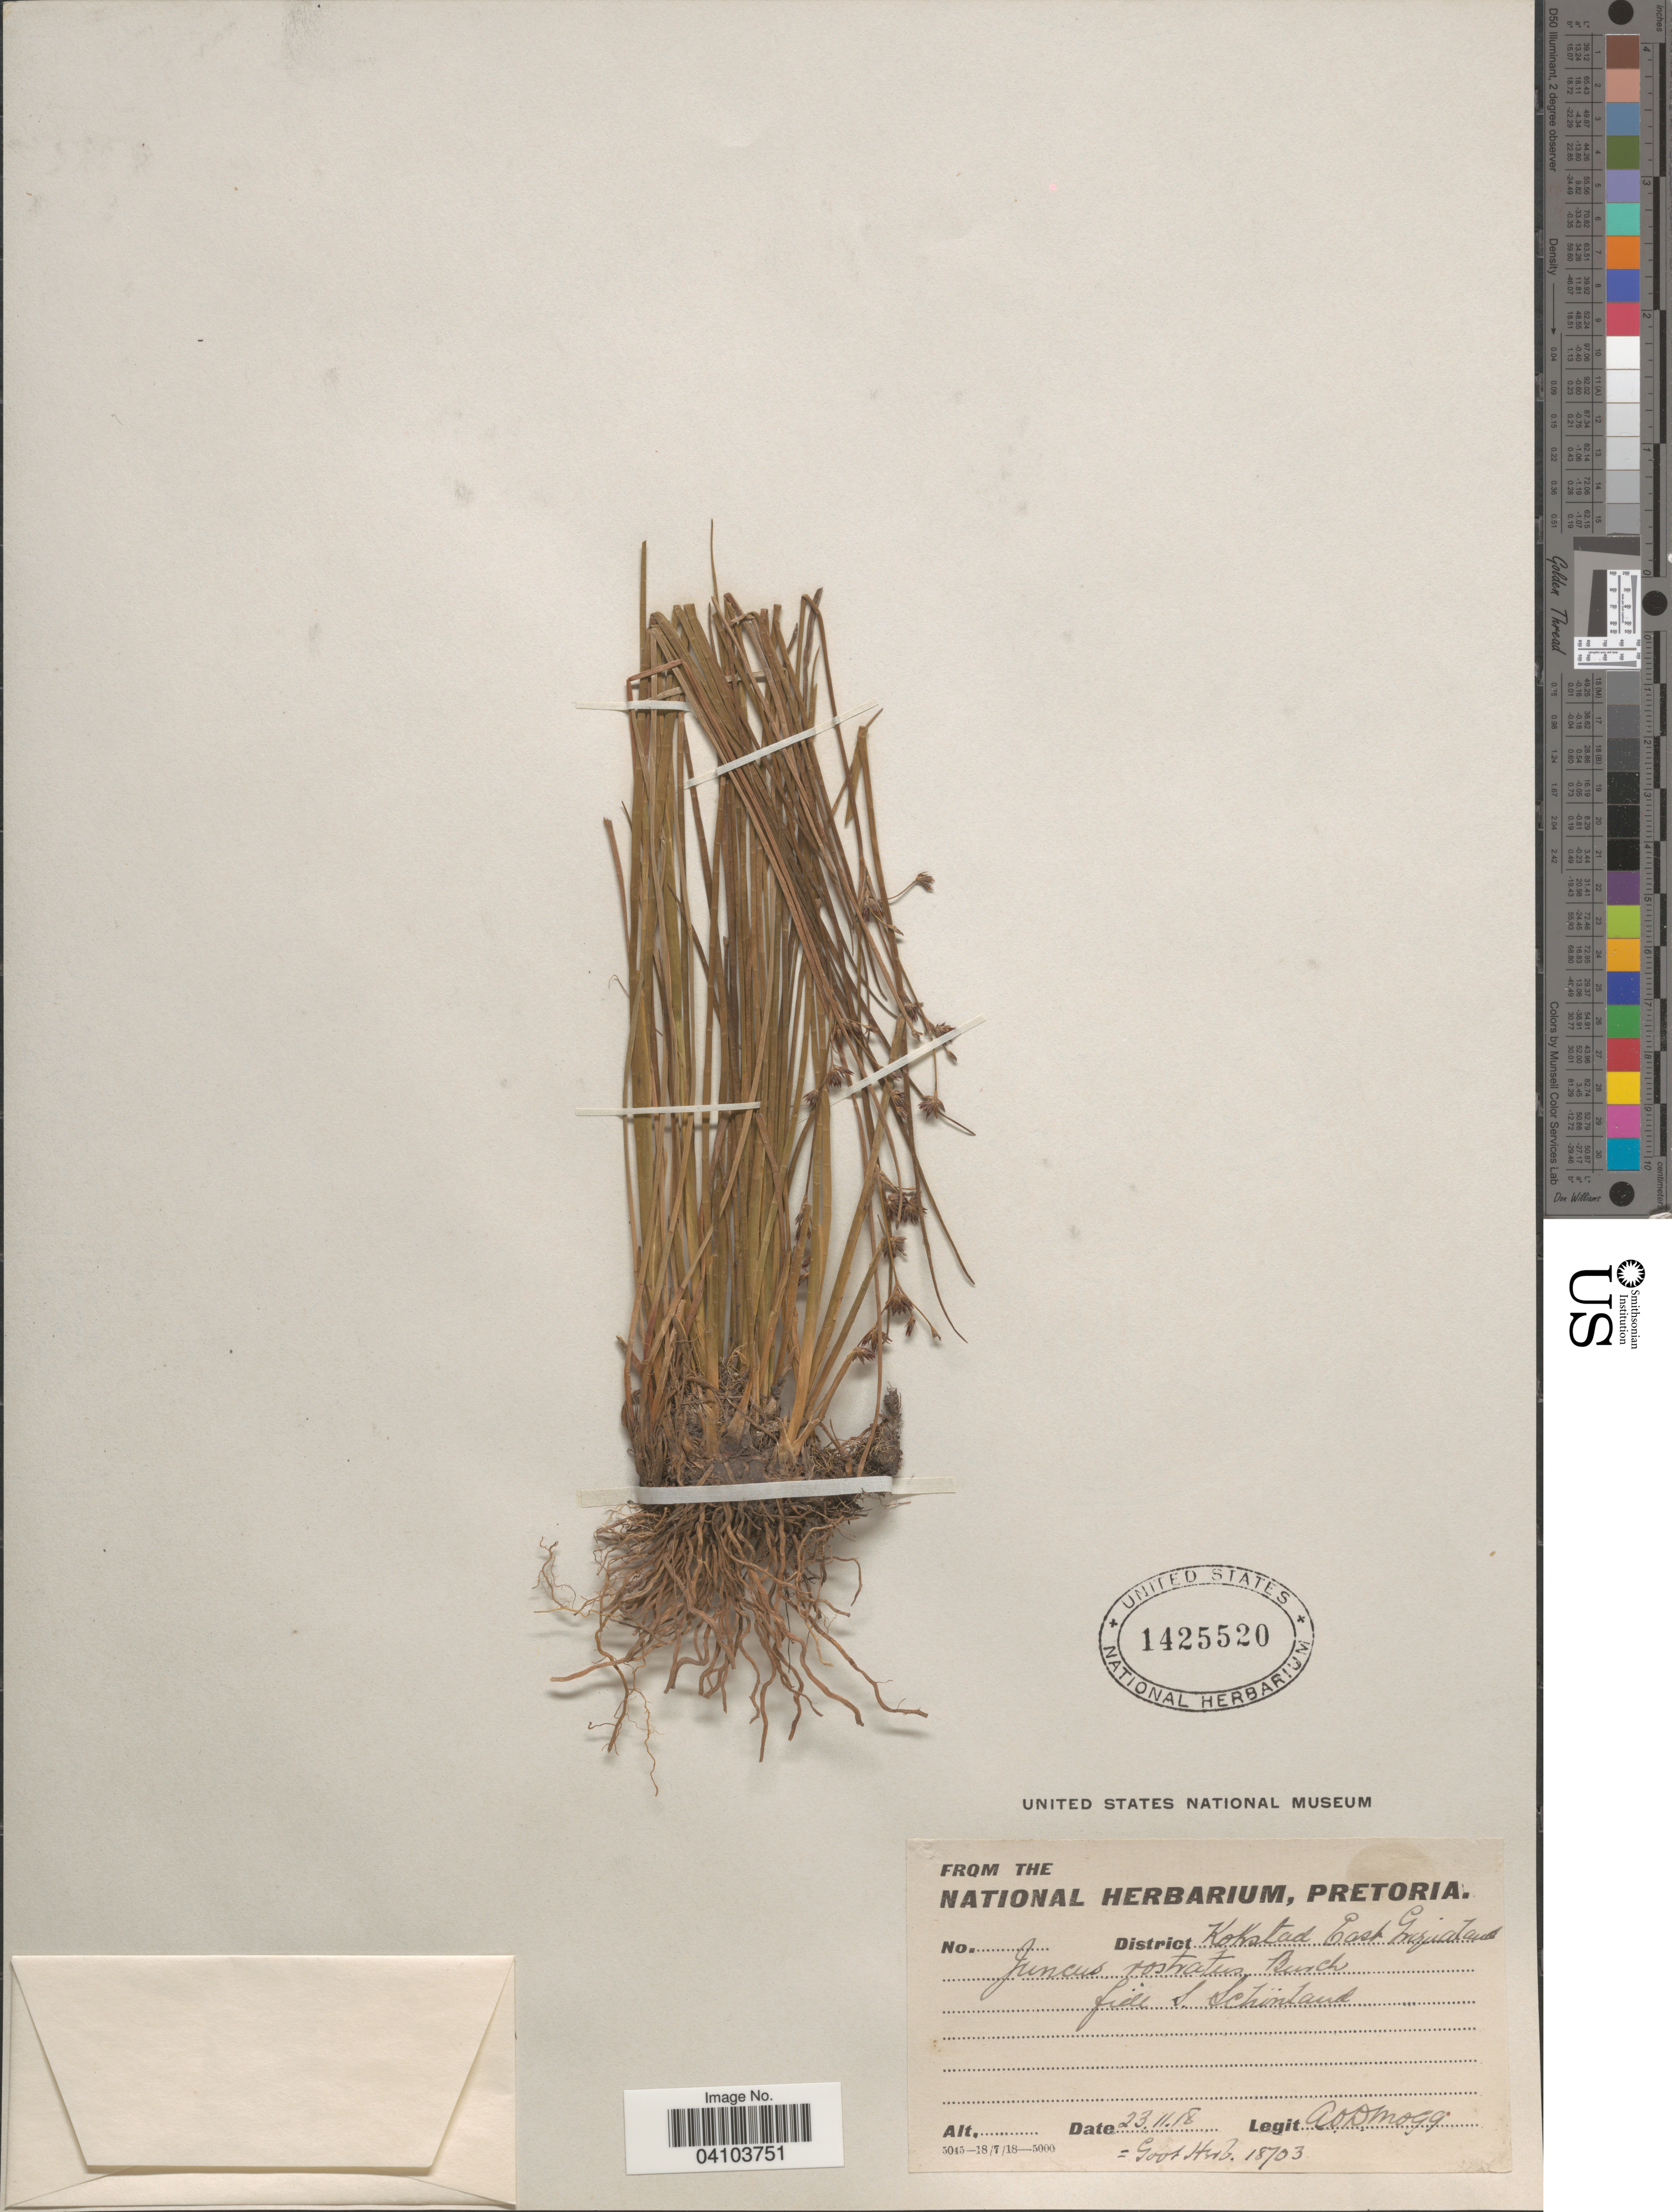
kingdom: Plantae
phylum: Tracheophyta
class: Liliopsida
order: Poales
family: Juncaceae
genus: Juncus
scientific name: Juncus rostratus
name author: Buchenau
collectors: A. O. Mogg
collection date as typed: Transcribed d/m/y: 23/11/18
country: South Africa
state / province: KwaZulu-Natal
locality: District Kokstad. East Griqualand.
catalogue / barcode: US 1425520